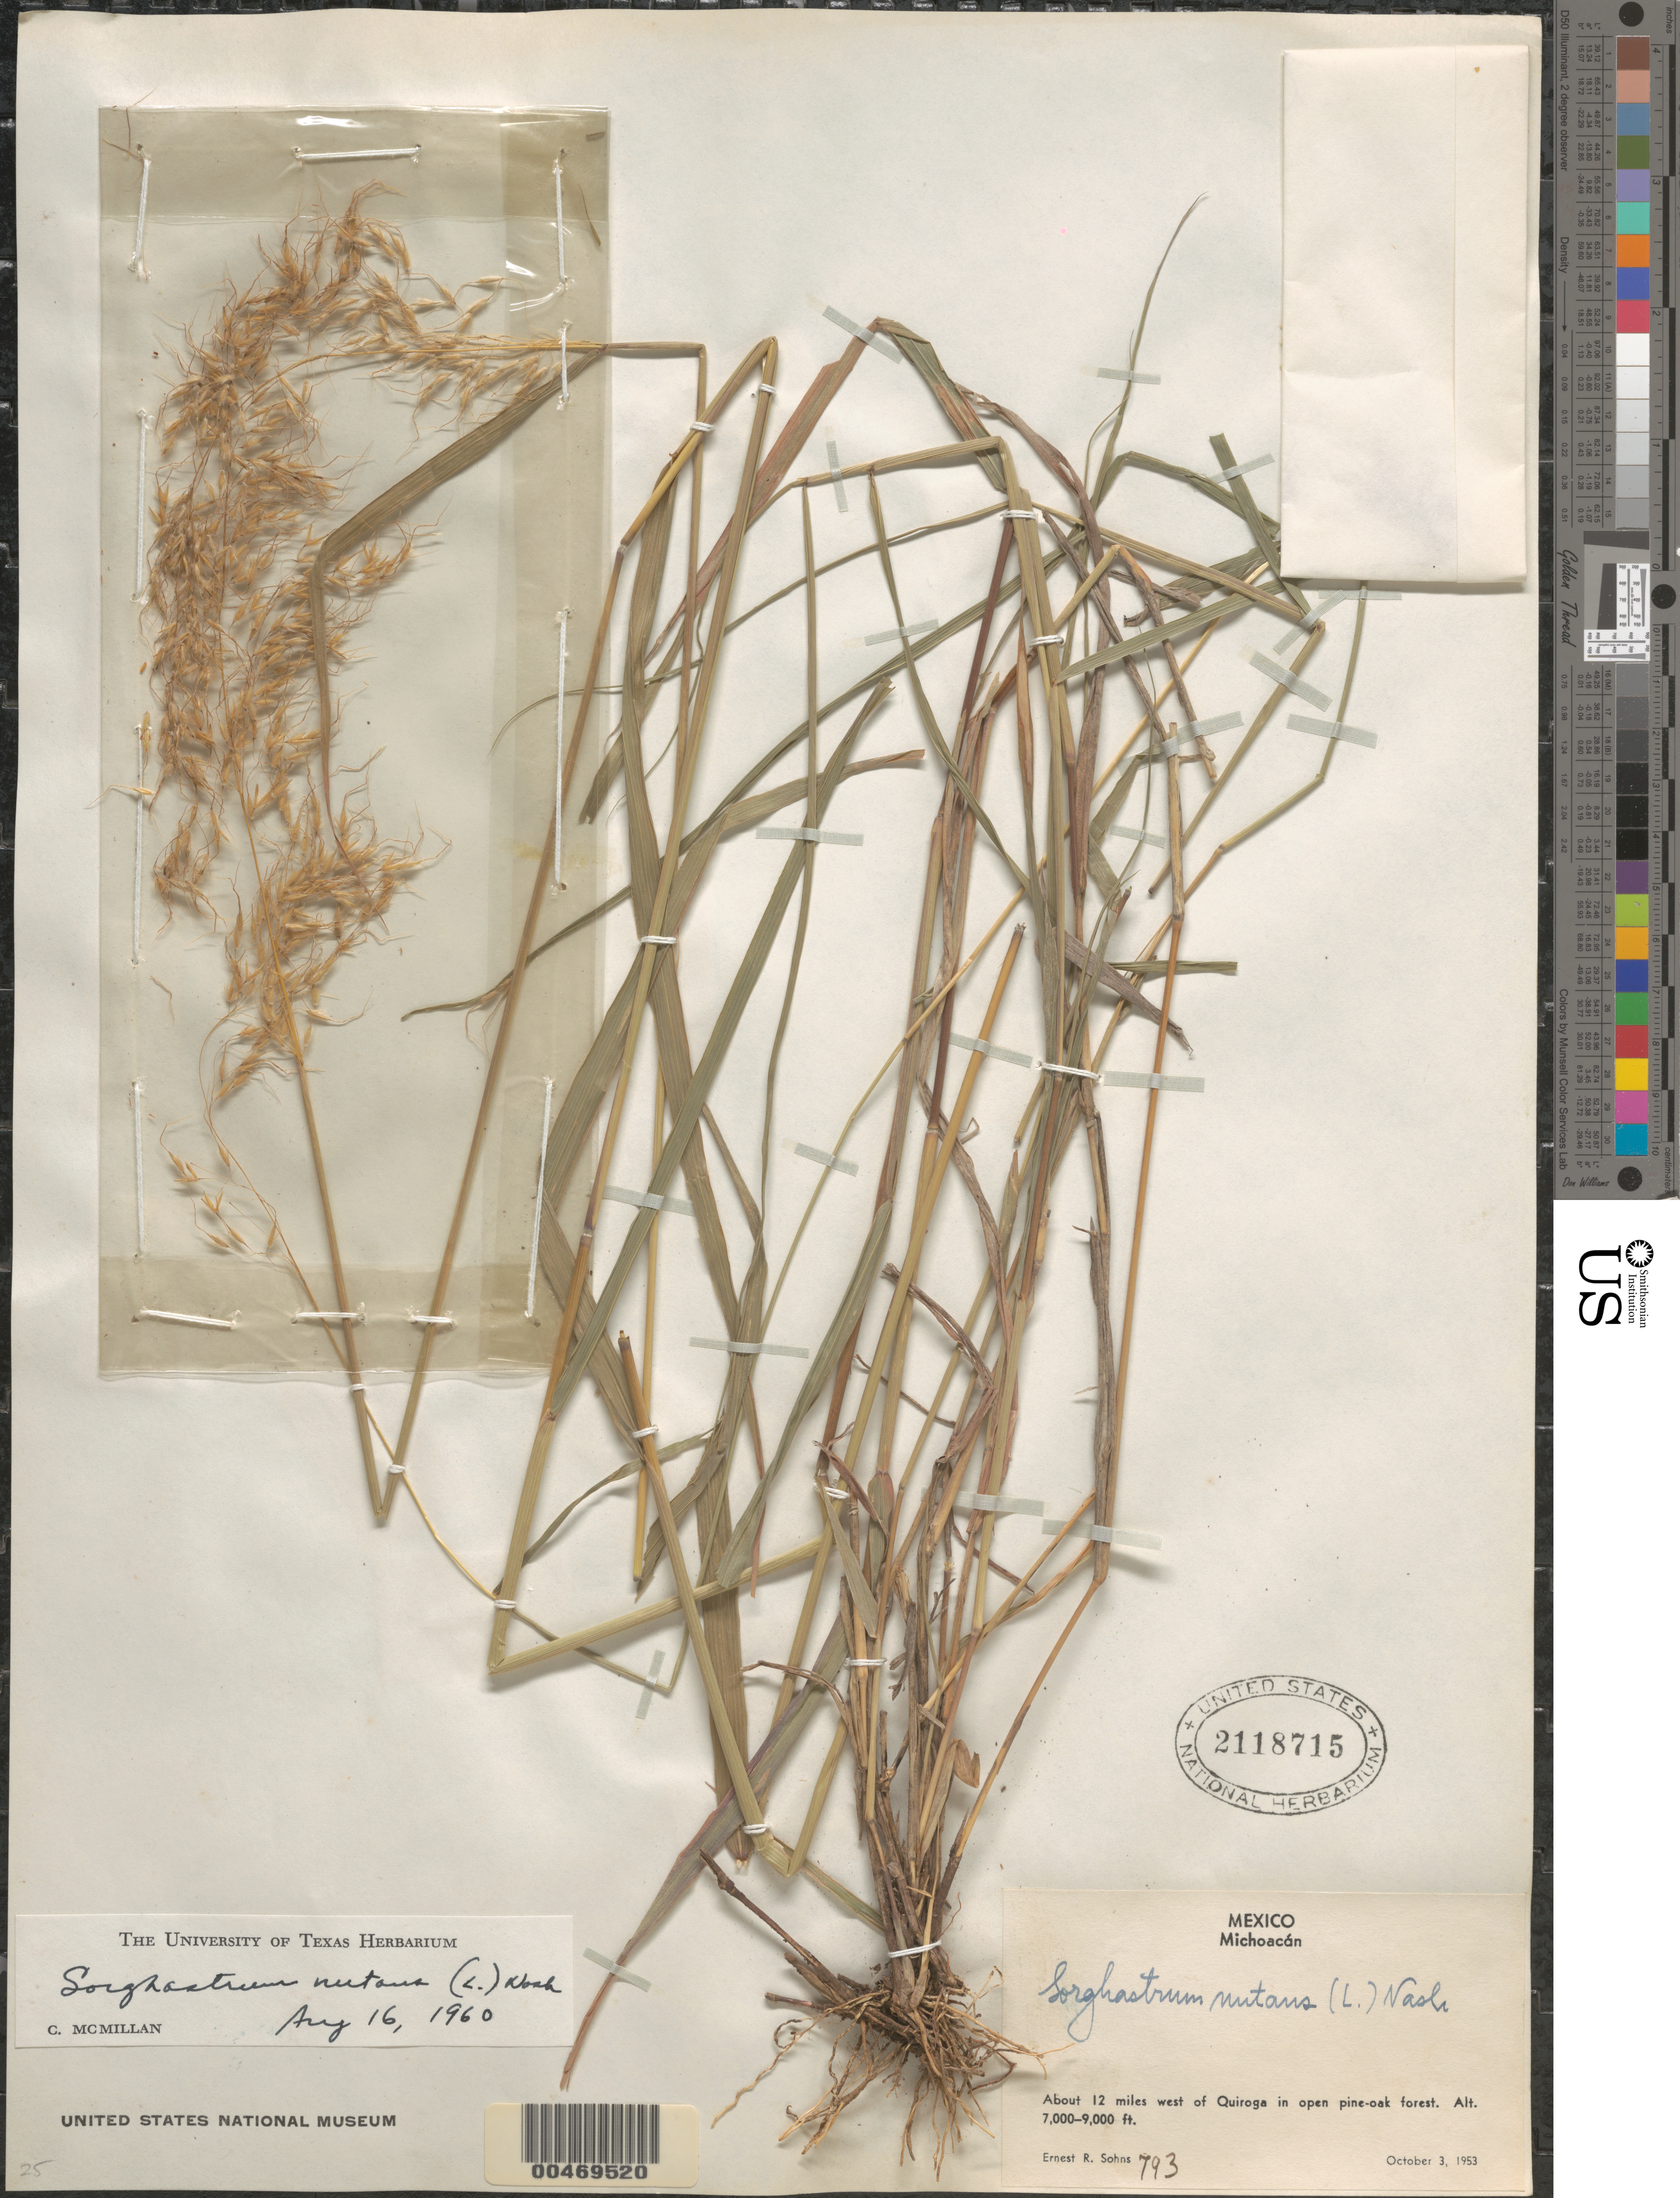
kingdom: Plantae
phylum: Tracheophyta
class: Liliopsida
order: Poales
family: Poaceae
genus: Sorghastrum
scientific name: Sorghastrum nutans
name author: (L.) Nash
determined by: McMillan, C.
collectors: E. R. Sohns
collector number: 793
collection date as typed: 3 Oct 1953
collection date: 1953-10-03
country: Mexico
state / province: Michoacán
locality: About 12 mi W of Quiroga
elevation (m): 2134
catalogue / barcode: US 2118715